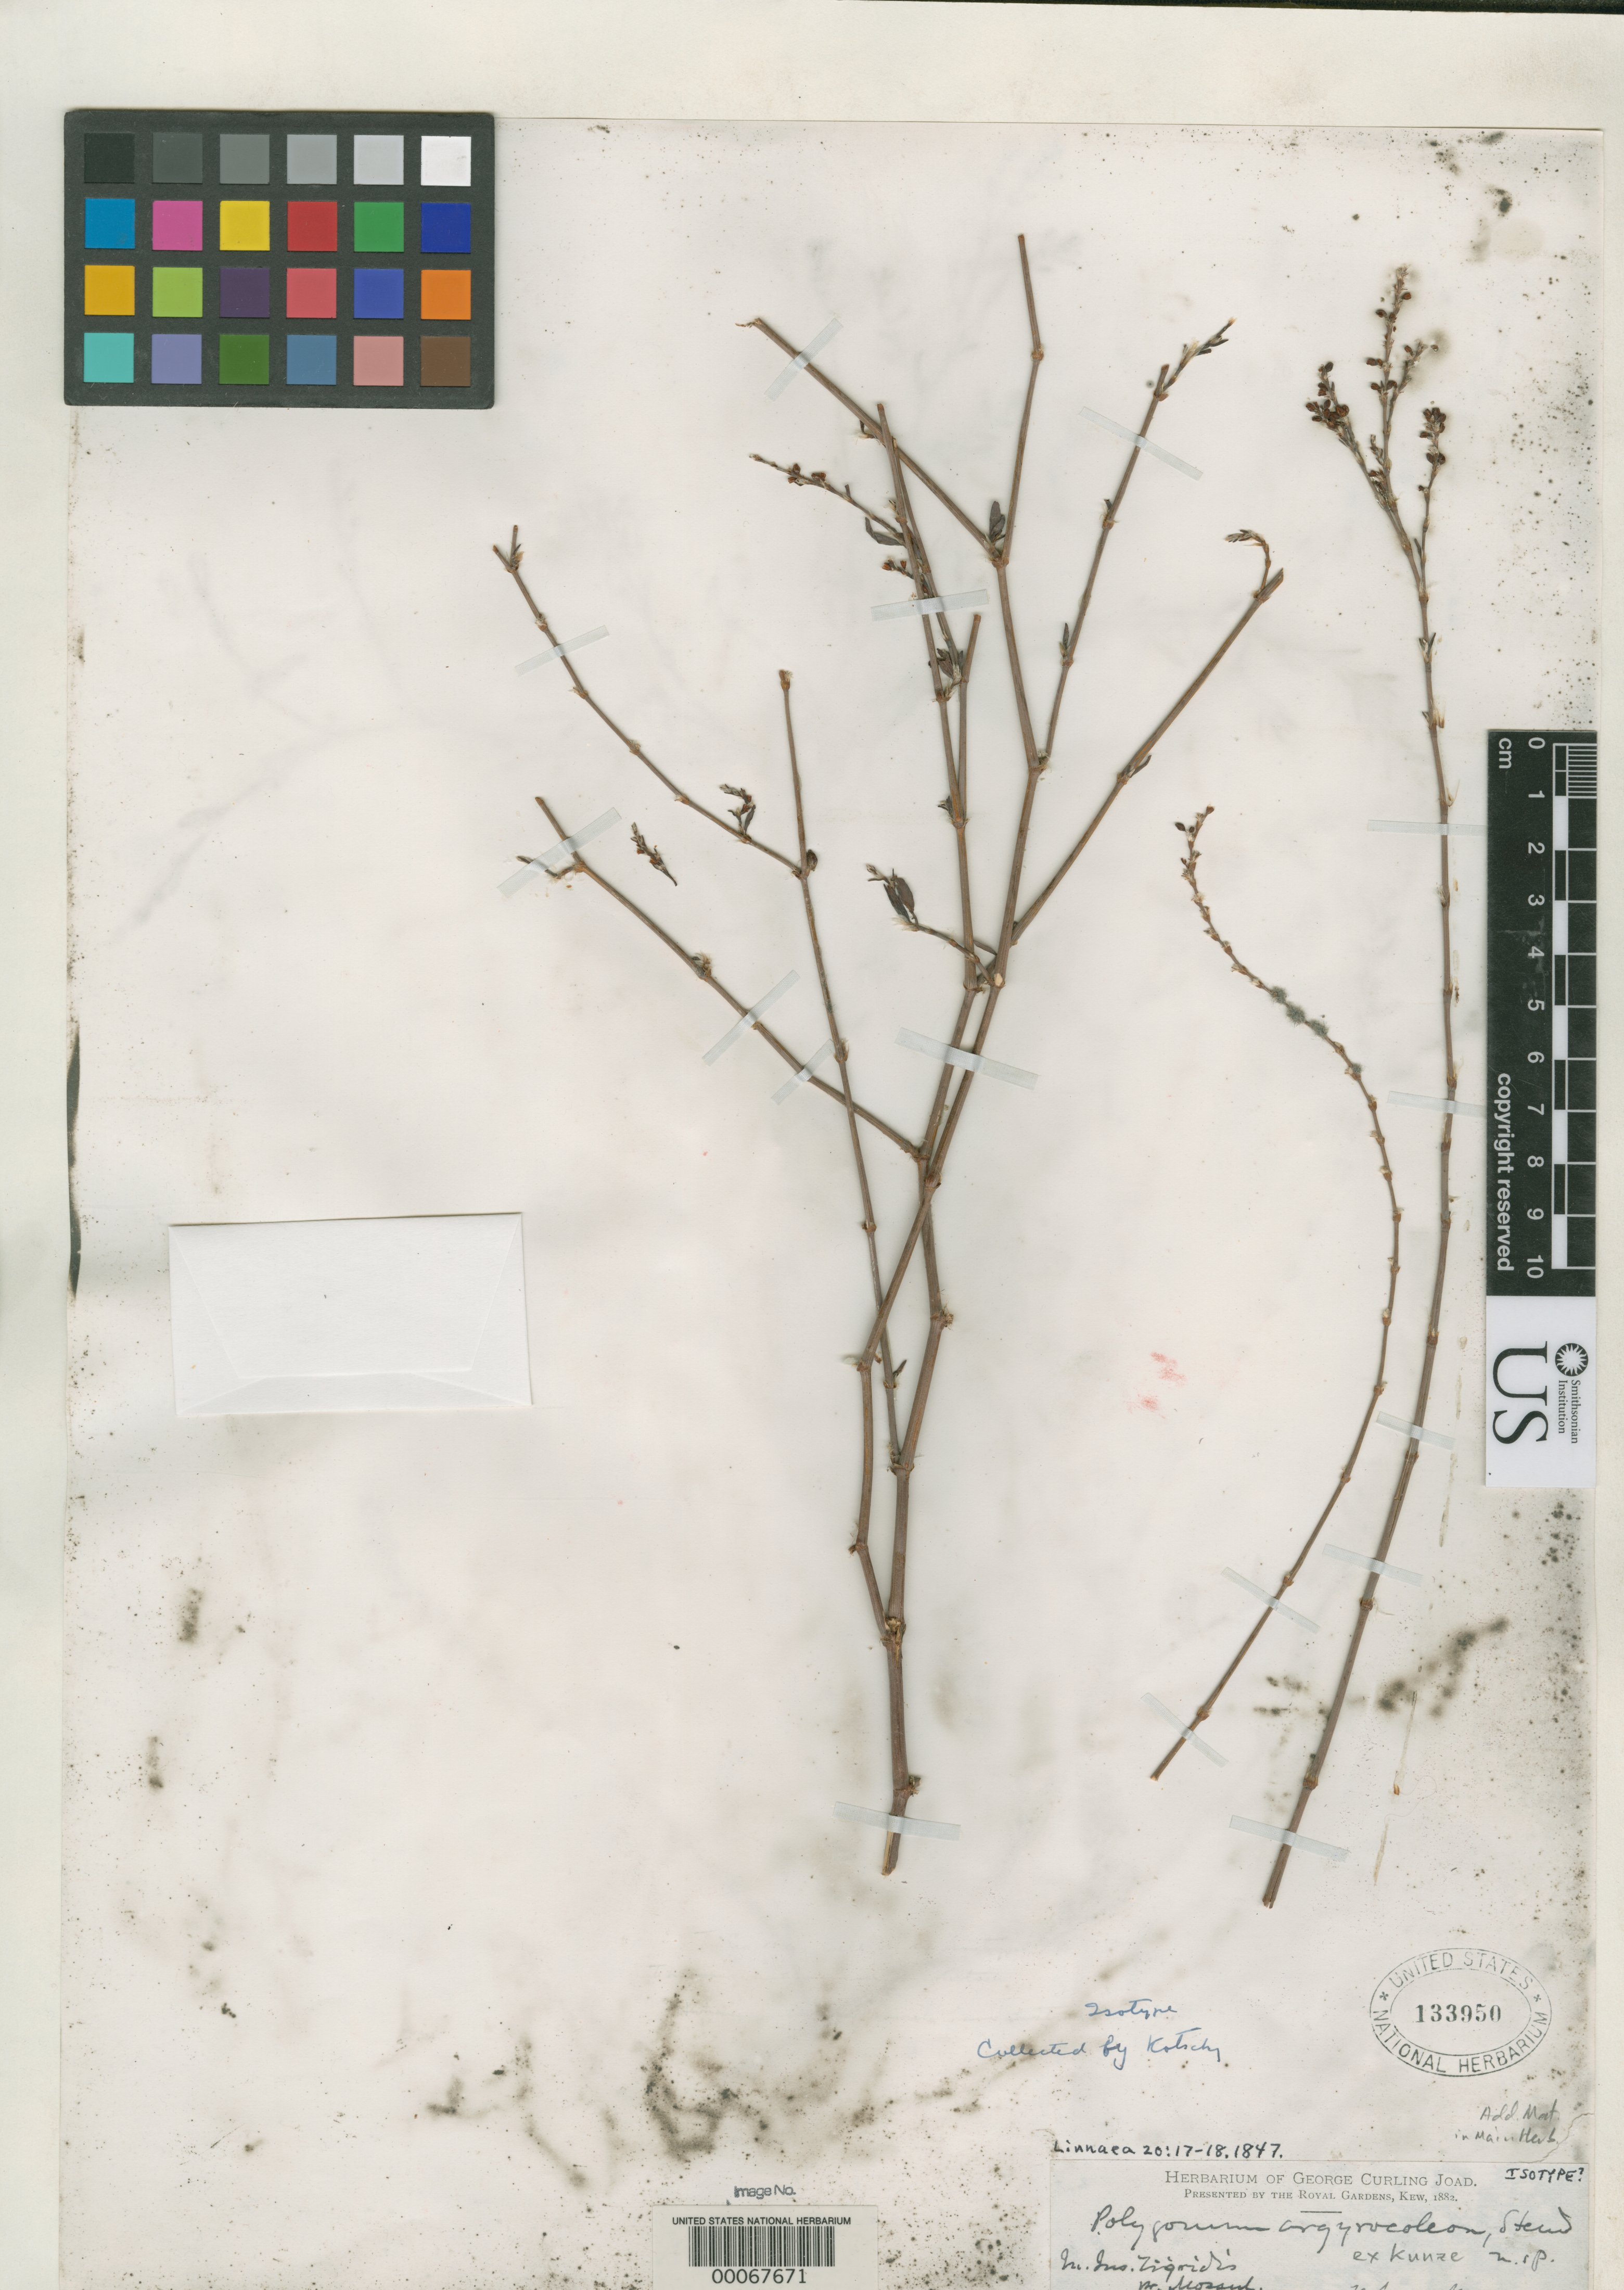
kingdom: Plantae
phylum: Tracheophyta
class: Magnoliopsida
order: Caryophyllales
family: Polygonaceae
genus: Polygonum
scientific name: Polygonum argyrocoleon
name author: Steud. ex Kunze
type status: Possible Isotype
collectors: K. G. Kotschy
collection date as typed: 02 Sep 1841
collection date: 1841-09-02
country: Iraq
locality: Near Mossul.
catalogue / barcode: US 133950